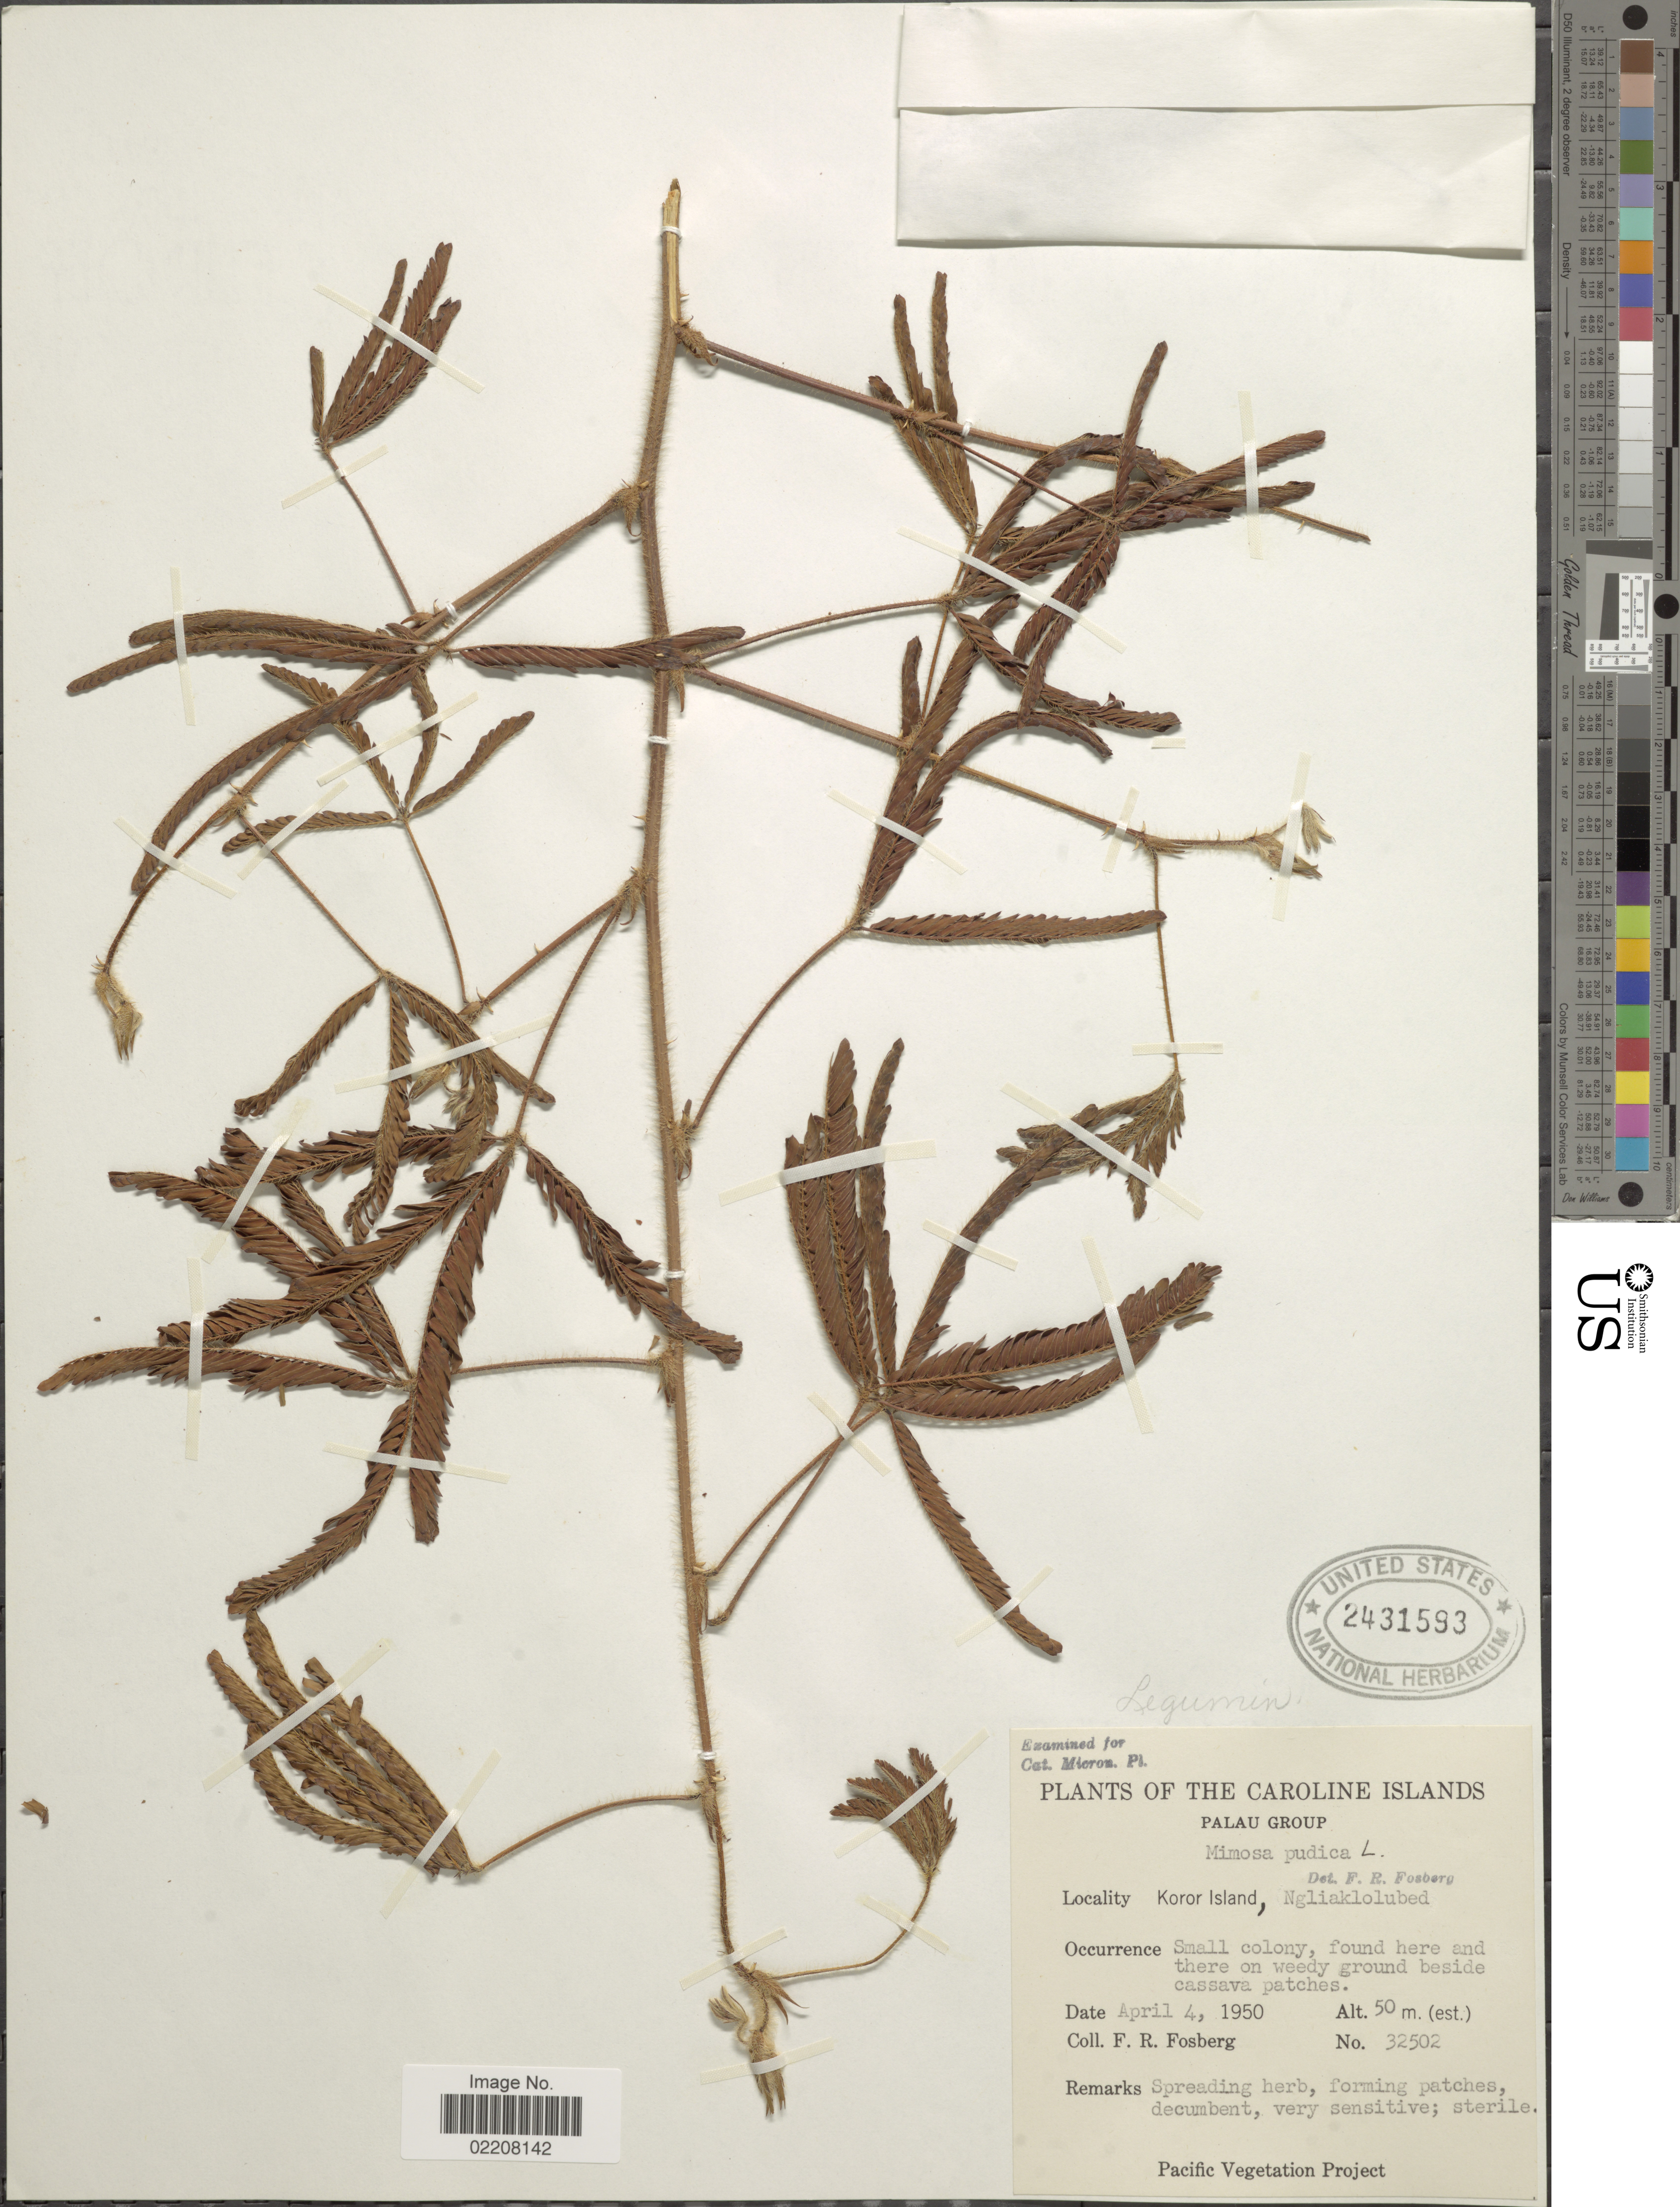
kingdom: Plantae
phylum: Tracheophyta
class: Magnoliopsida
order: Fabales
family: Fabaceae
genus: Mimosa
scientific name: Mimosa pudica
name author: L.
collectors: F. R. Fosberg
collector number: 32502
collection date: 1950-04-04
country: Palau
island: Oreor [Koror]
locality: Palau Group. Koror Island, Ngliaklolubed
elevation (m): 50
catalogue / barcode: US 2431593